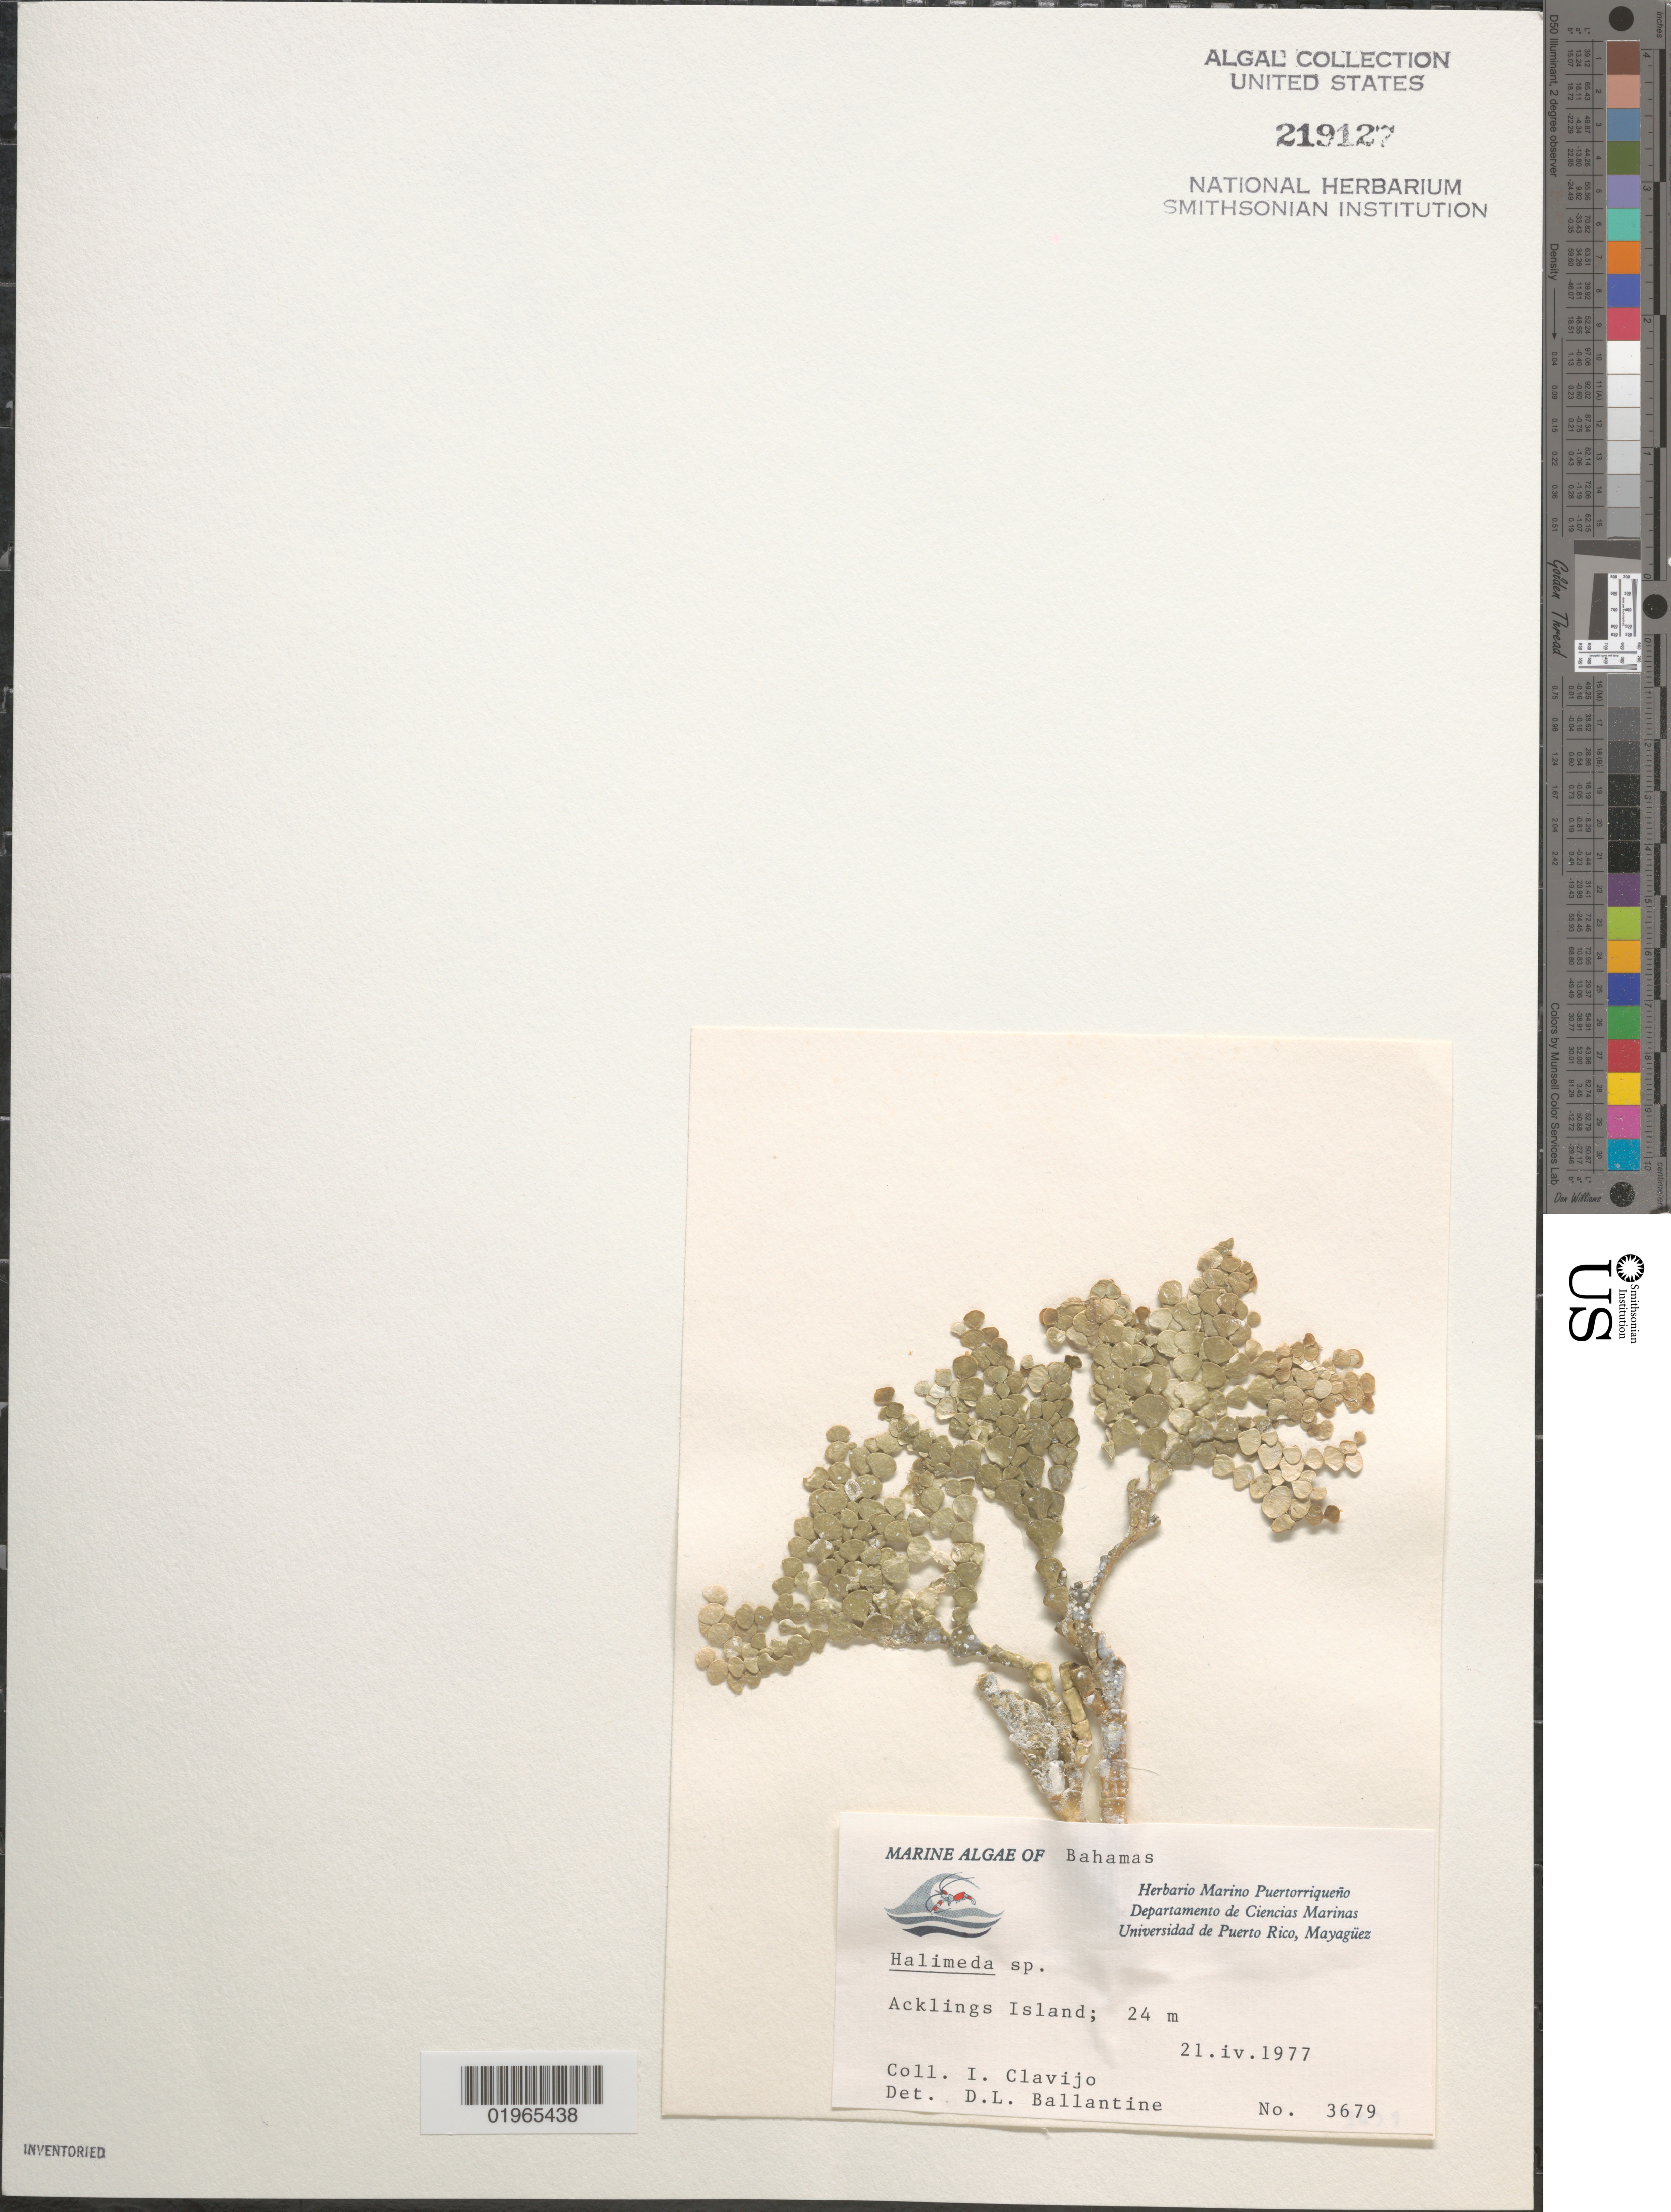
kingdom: Plantae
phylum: Chlorophyta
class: Ulvophyceae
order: Bryopsidales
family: Halimedaceae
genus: Halimeda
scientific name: Halimeda sp.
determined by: Ballantine, D. L.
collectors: I. Clavijo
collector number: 3679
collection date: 1977-04-21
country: Bahamas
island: Acklings Island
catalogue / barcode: US 219127